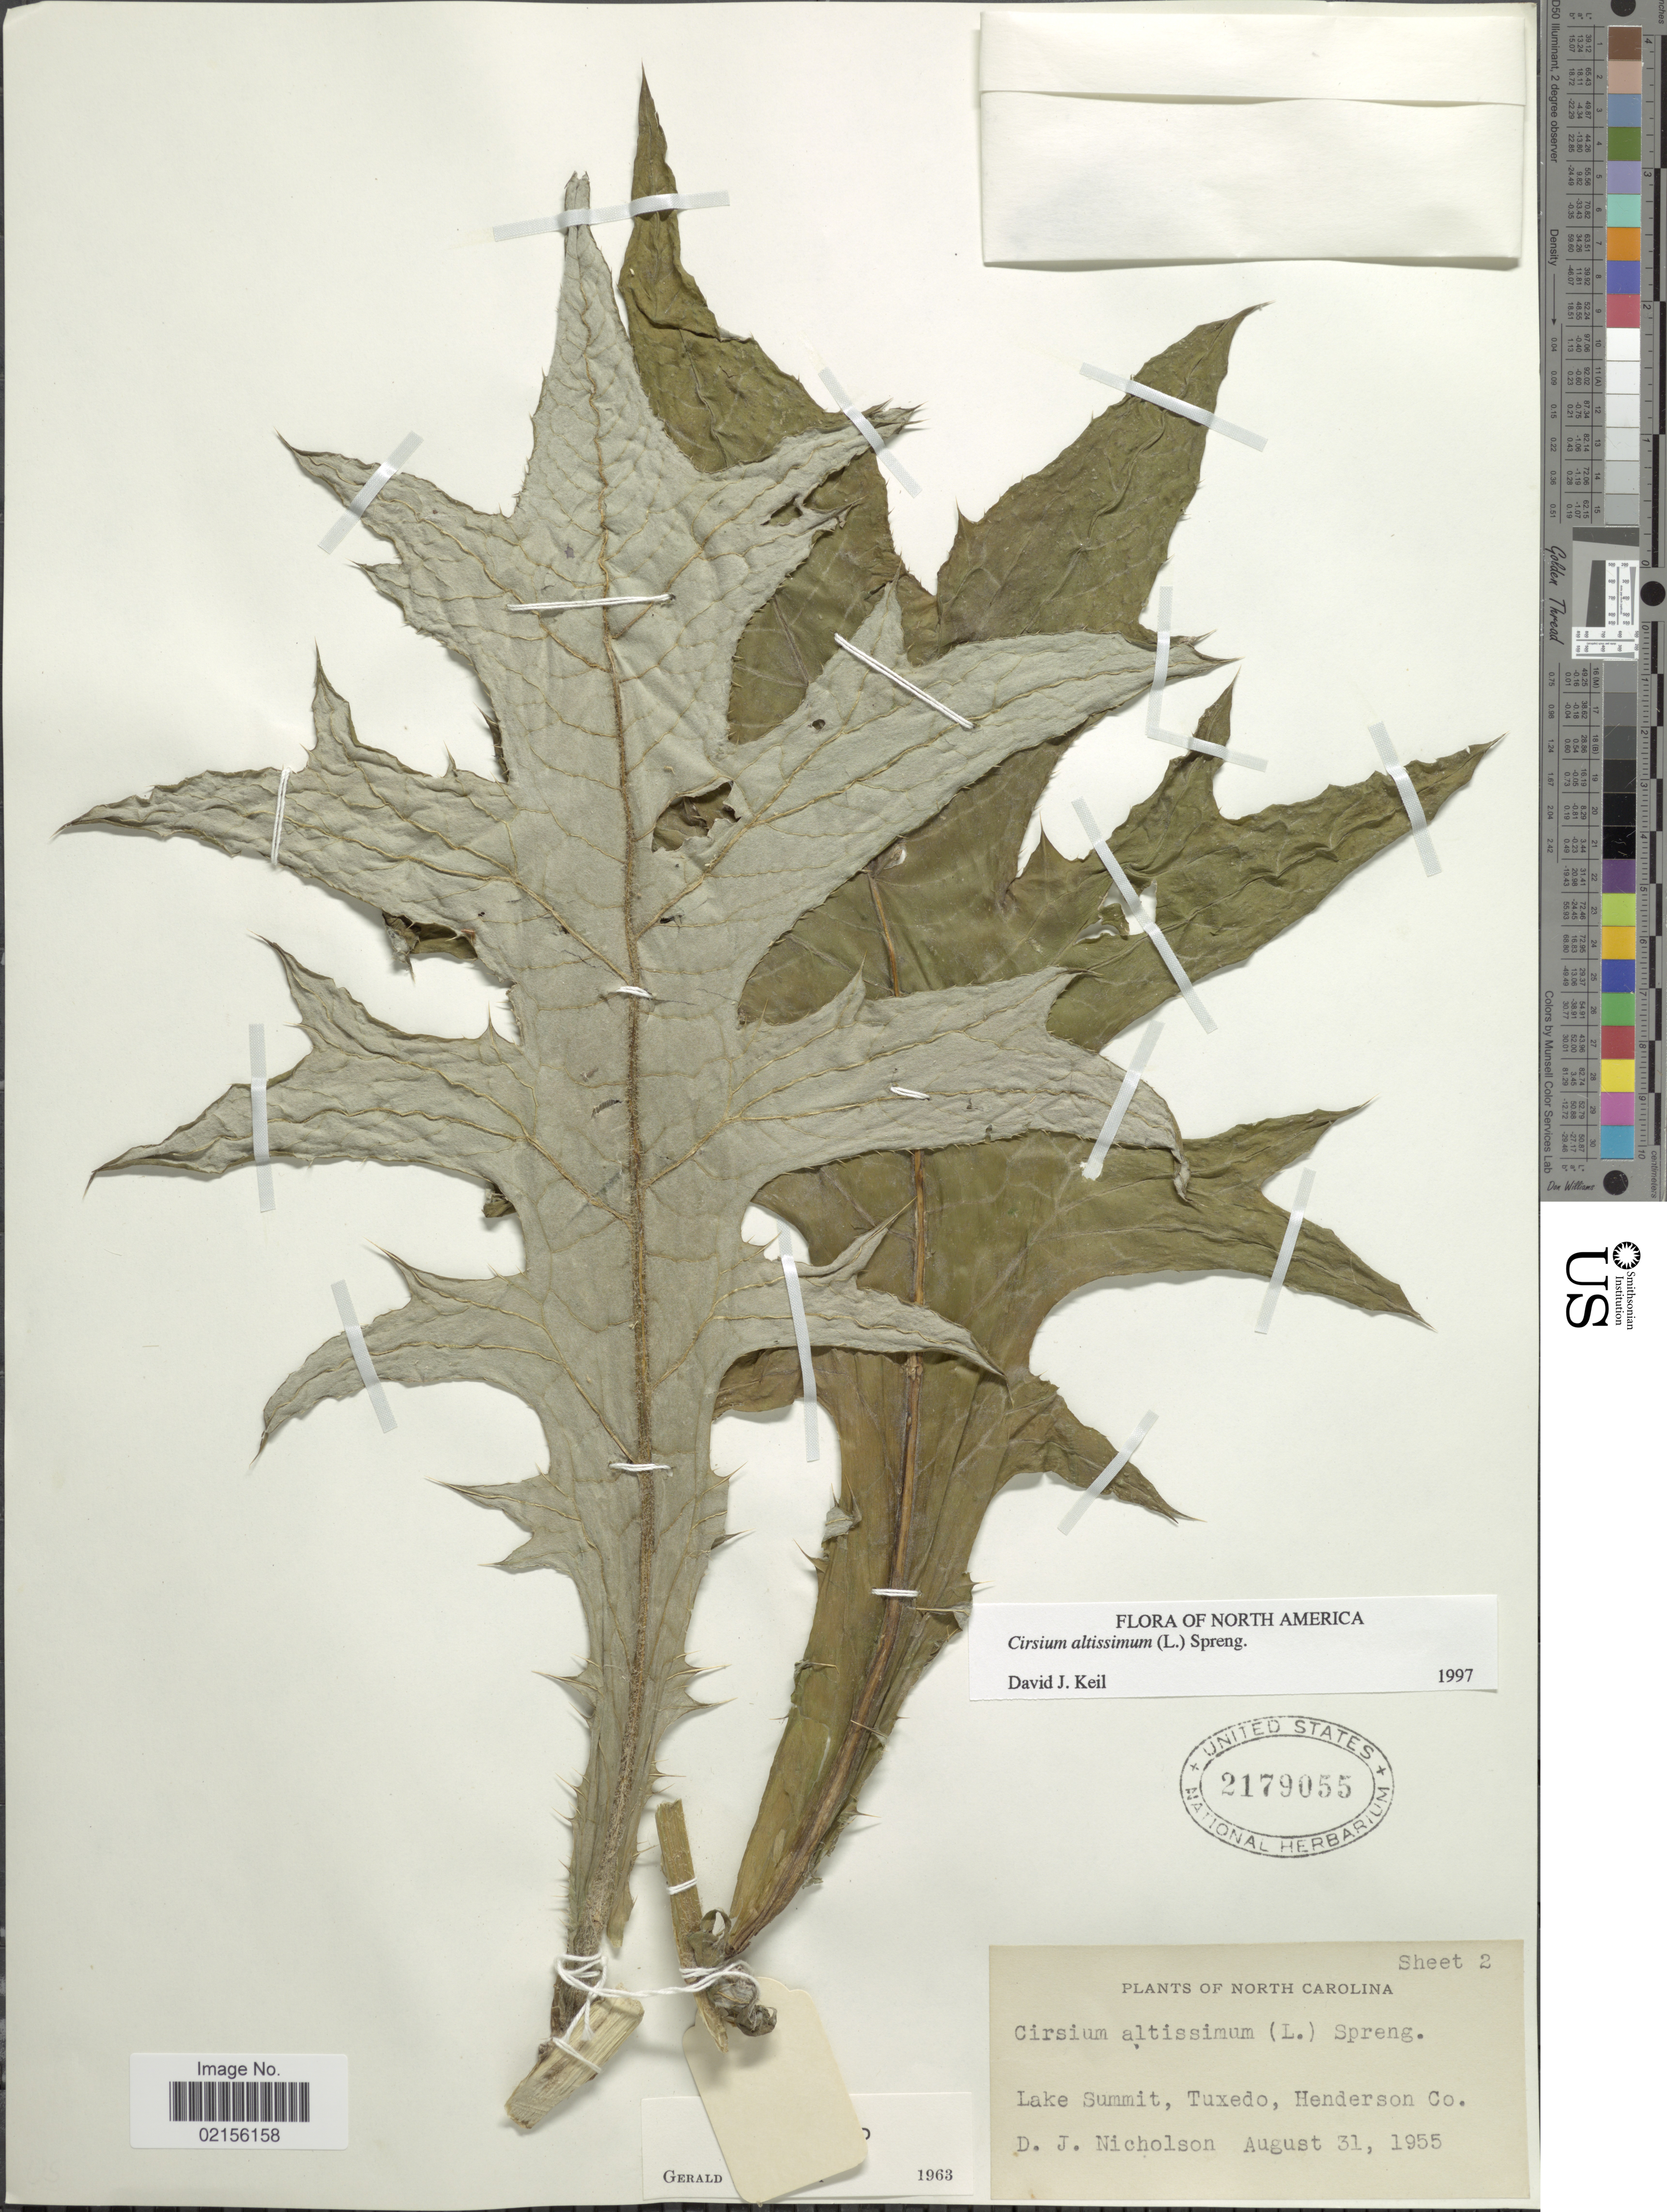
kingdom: Plantae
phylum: Tracheophyta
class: Magnoliopsida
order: Asterales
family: Asteraceae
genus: Cirsium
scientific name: Cirsium altissimum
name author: (L.) Spreng.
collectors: D. Nicholson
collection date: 1955-08-31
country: United States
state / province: North Carolina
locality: Lake Summit, Tuxedo, Henderson Co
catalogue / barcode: US 2179055